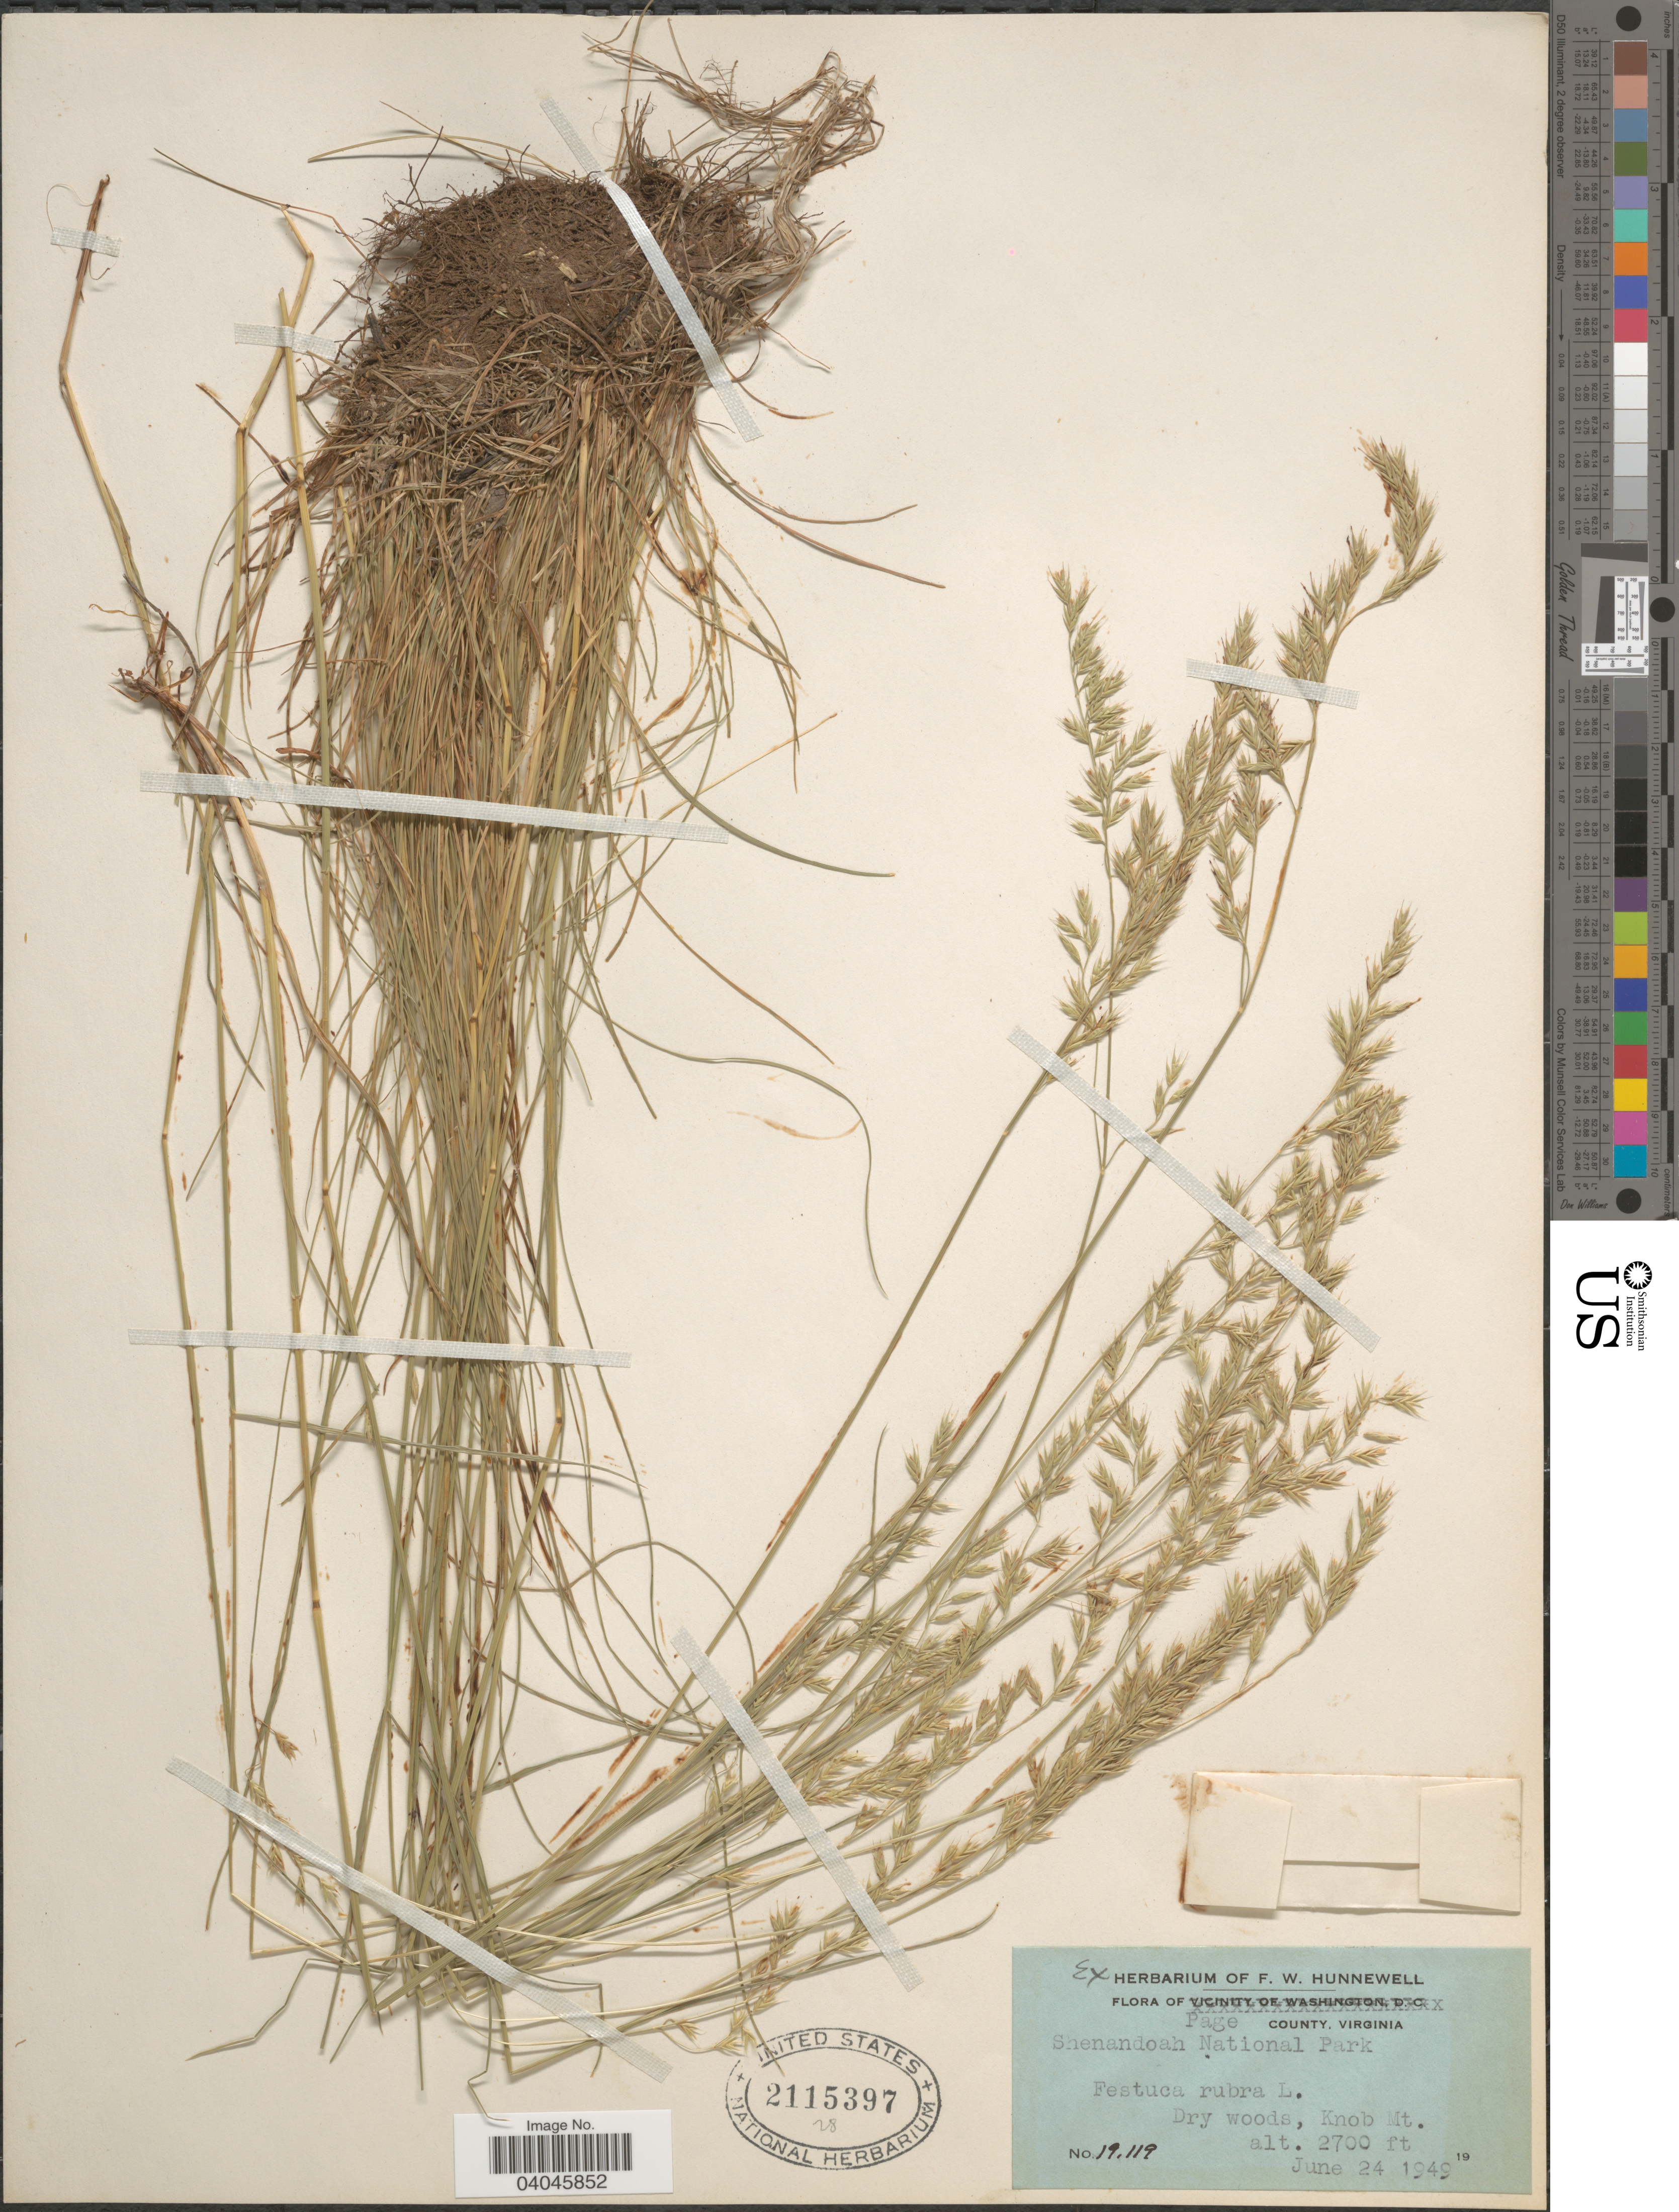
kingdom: Plantae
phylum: Tracheophyta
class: Liliopsida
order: Poales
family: Poaceae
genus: Festuca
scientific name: Festuca rubra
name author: L.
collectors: ex herb. F. W. Hunnewell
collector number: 19119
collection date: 1949-06-24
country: United States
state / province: Virginia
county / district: Page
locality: Shenandoah National Park. Knob Mt.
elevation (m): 823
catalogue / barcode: US 2115397